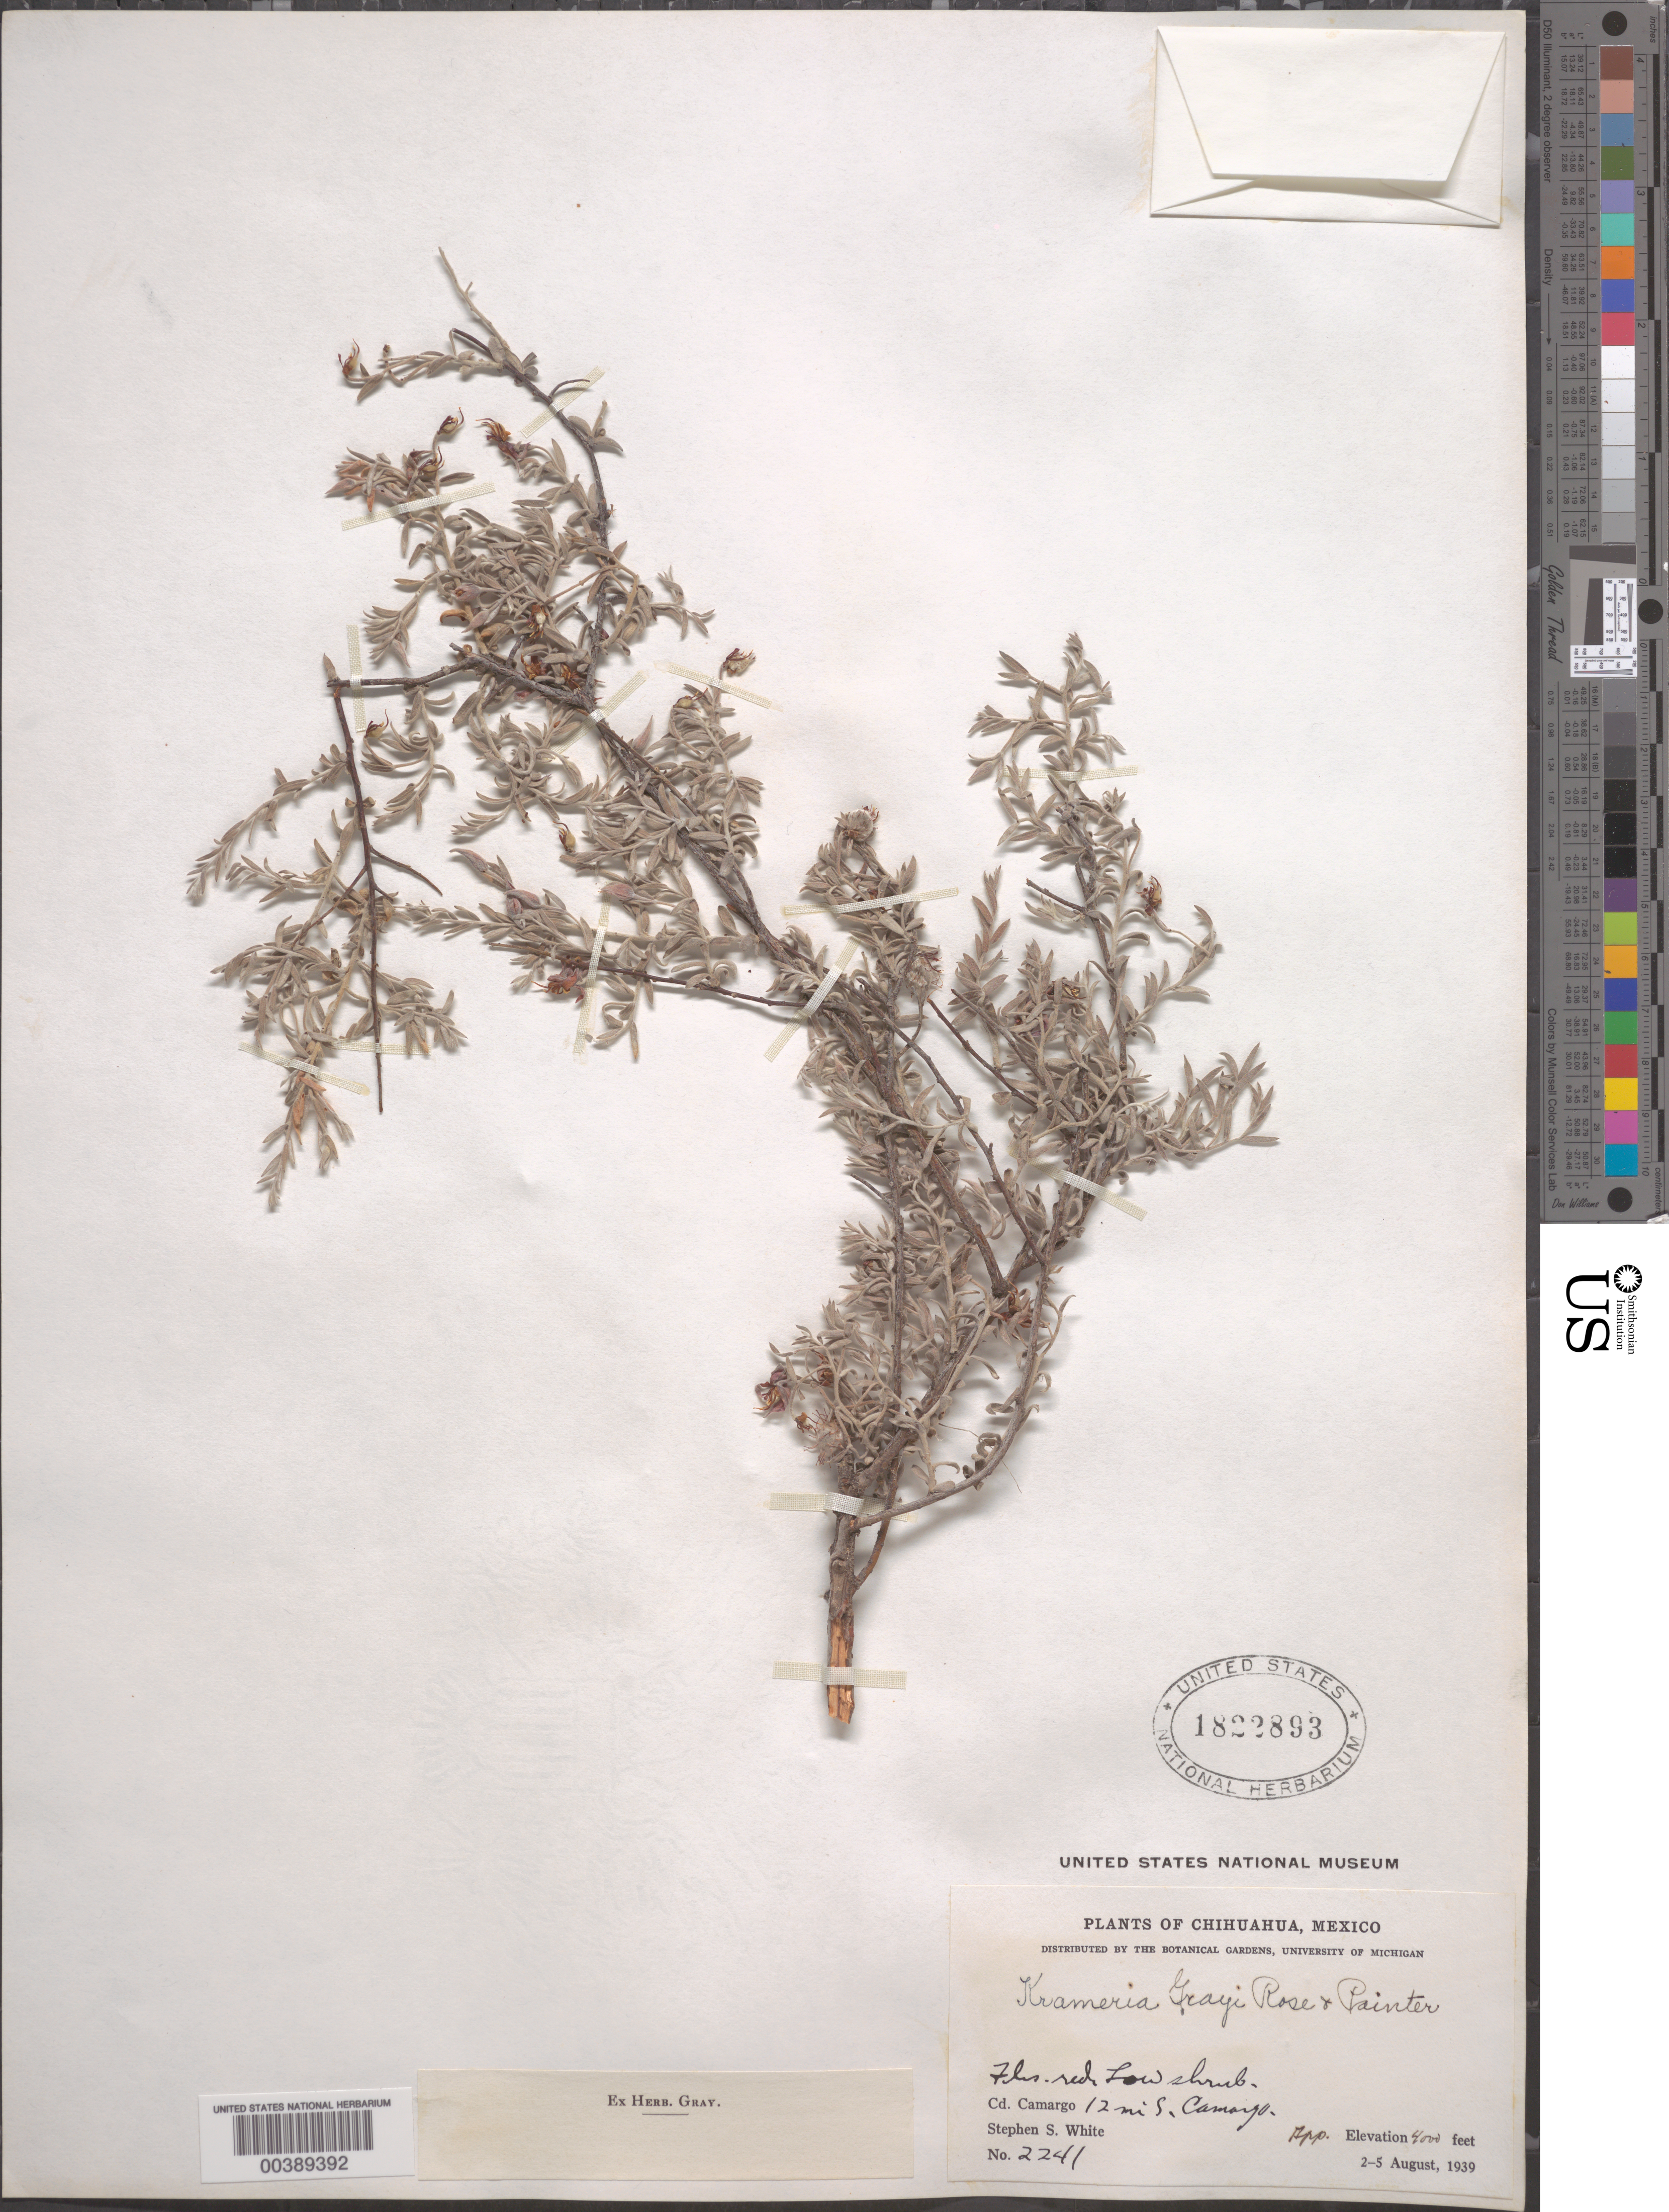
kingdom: Plantae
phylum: Tracheophyta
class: Magnoliopsida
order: Zygophyllales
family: Krameriaceae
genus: Krameria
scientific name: Krameria grayi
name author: Rose & J.H. Painter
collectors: S. S. White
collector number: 2241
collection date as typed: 02 Aug 1939 to 05 Aug 1939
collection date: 1939-08-02/1939-08-05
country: Mexico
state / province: Chihuahua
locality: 12 mi S of Camargo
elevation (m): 1219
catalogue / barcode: US 1822893